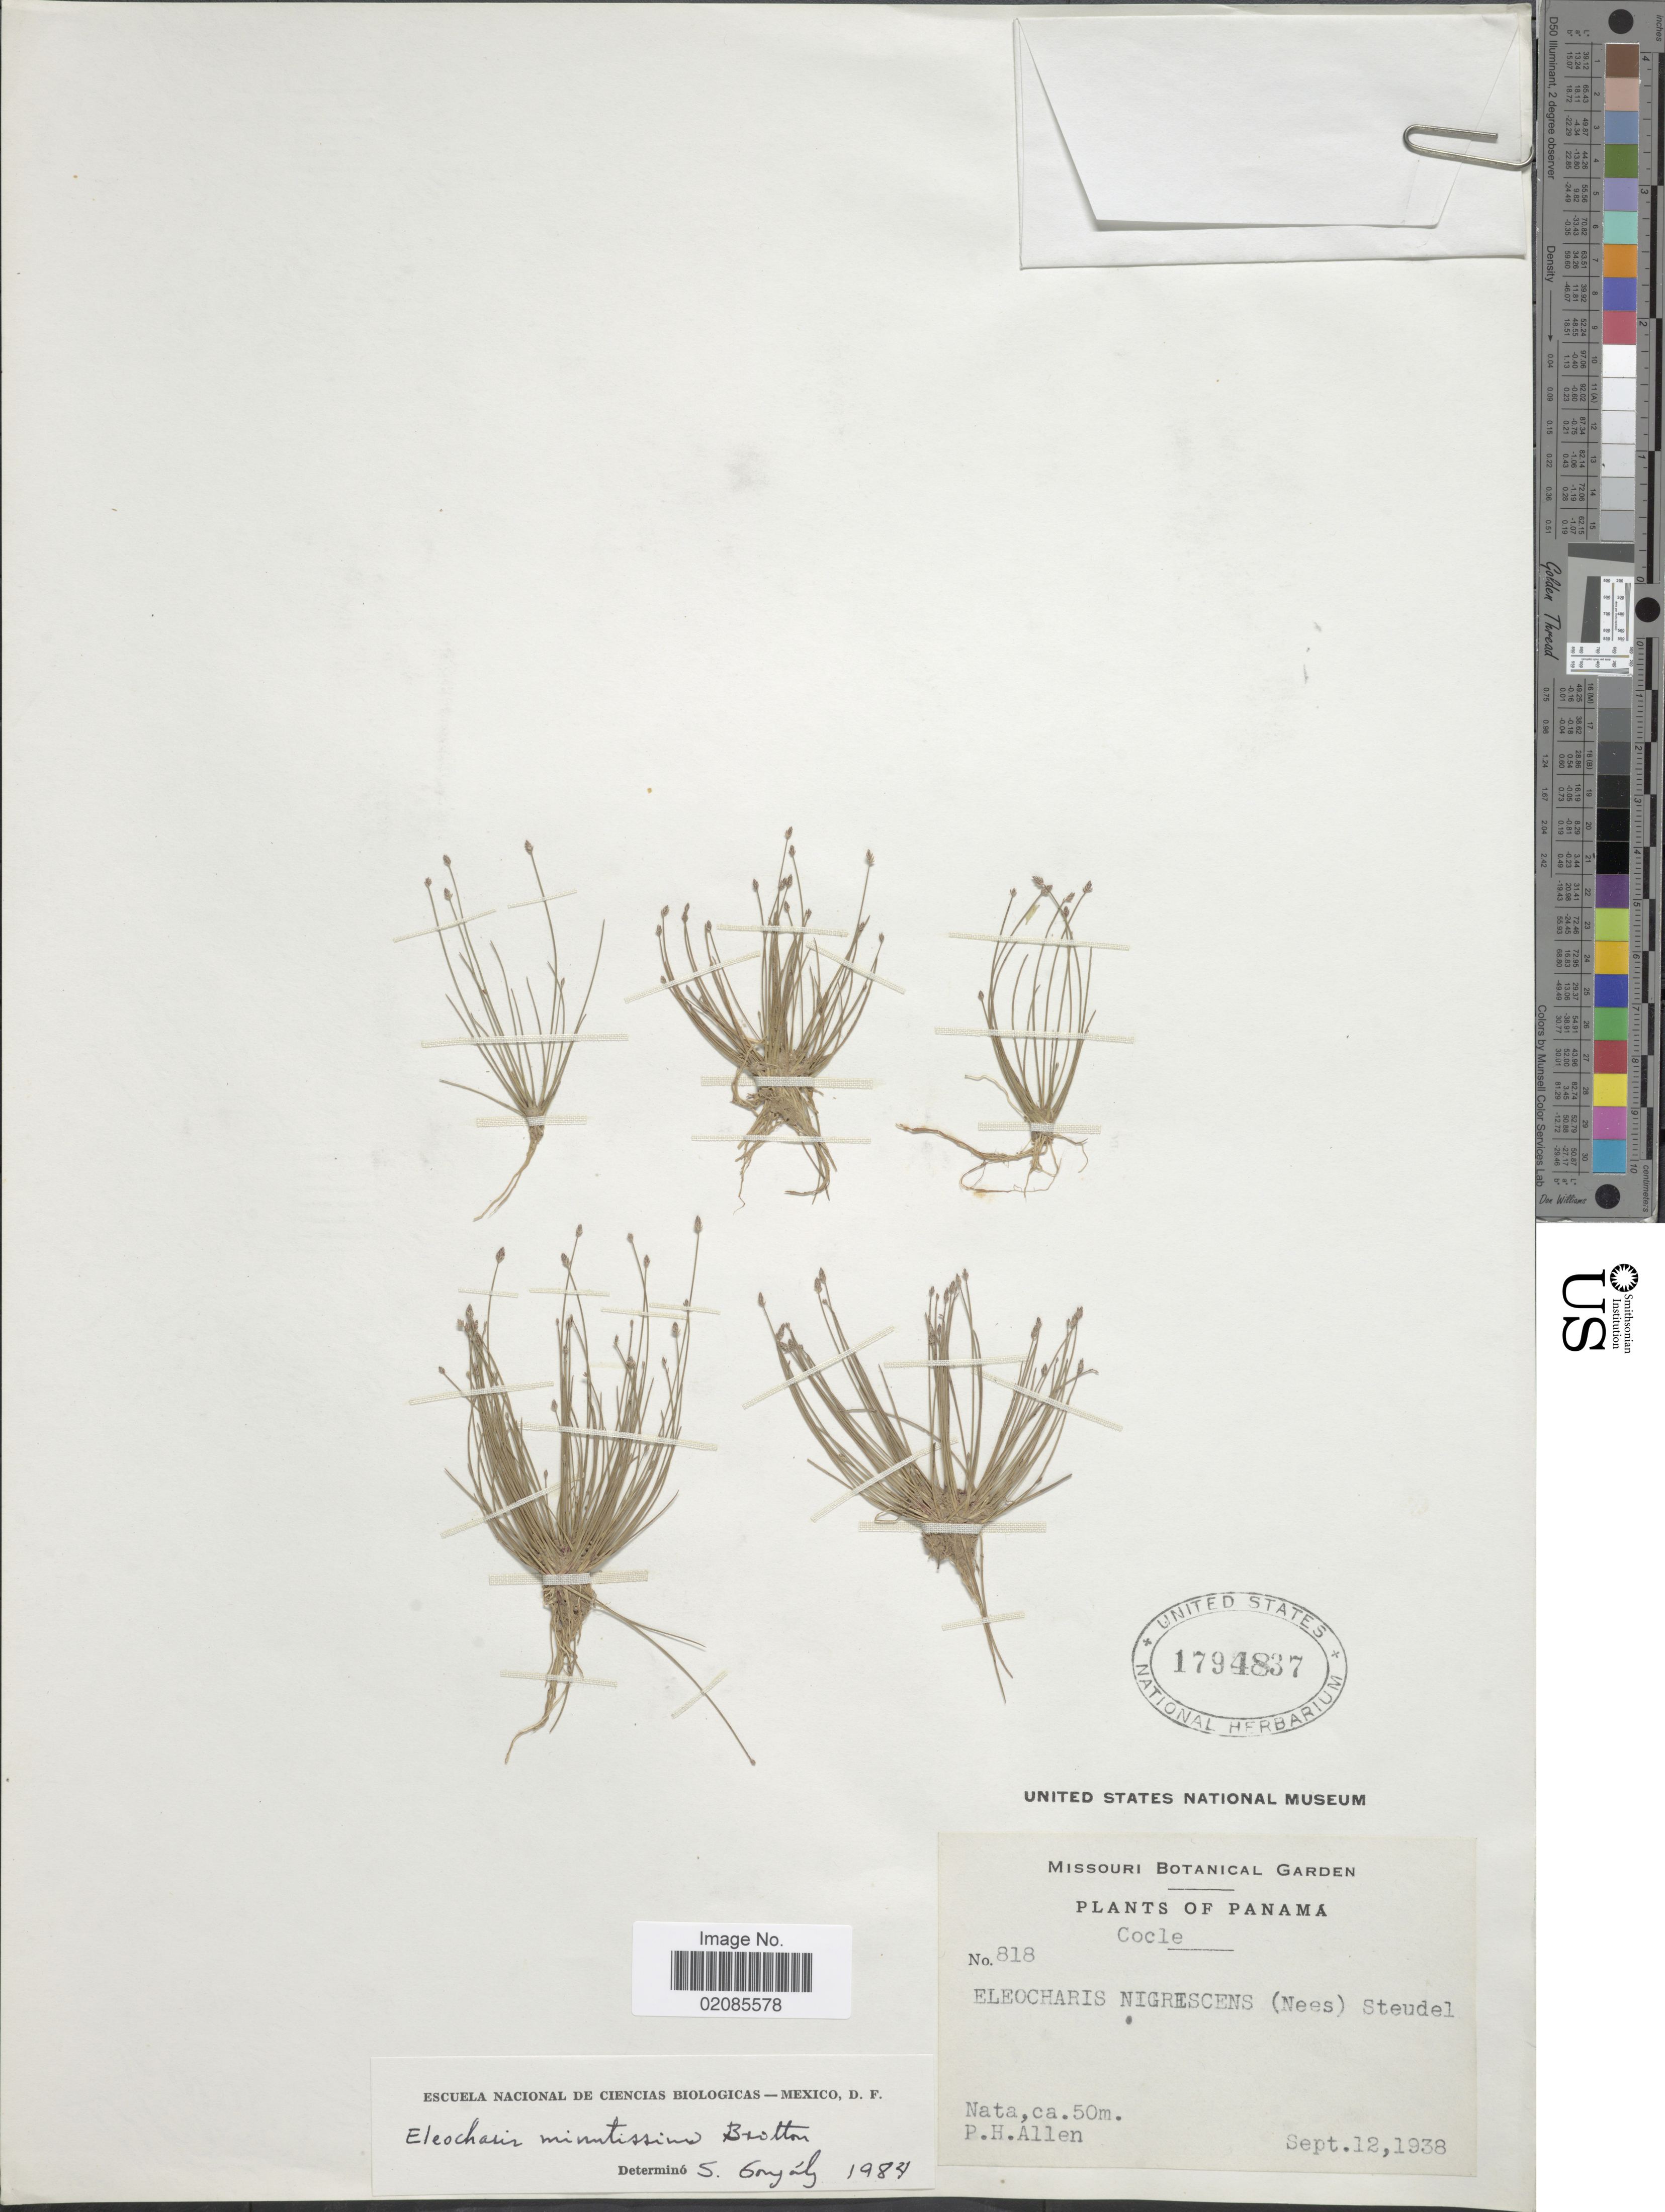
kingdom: Plantae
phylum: Tracheophyta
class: Liliopsida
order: Poales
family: Cyperaceae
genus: Eleocharis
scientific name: Eleocharis minutissima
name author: Britton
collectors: P. H. Allen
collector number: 818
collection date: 1938-09-12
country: Panama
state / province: Coclé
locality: Nata.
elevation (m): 50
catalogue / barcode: US 1794837